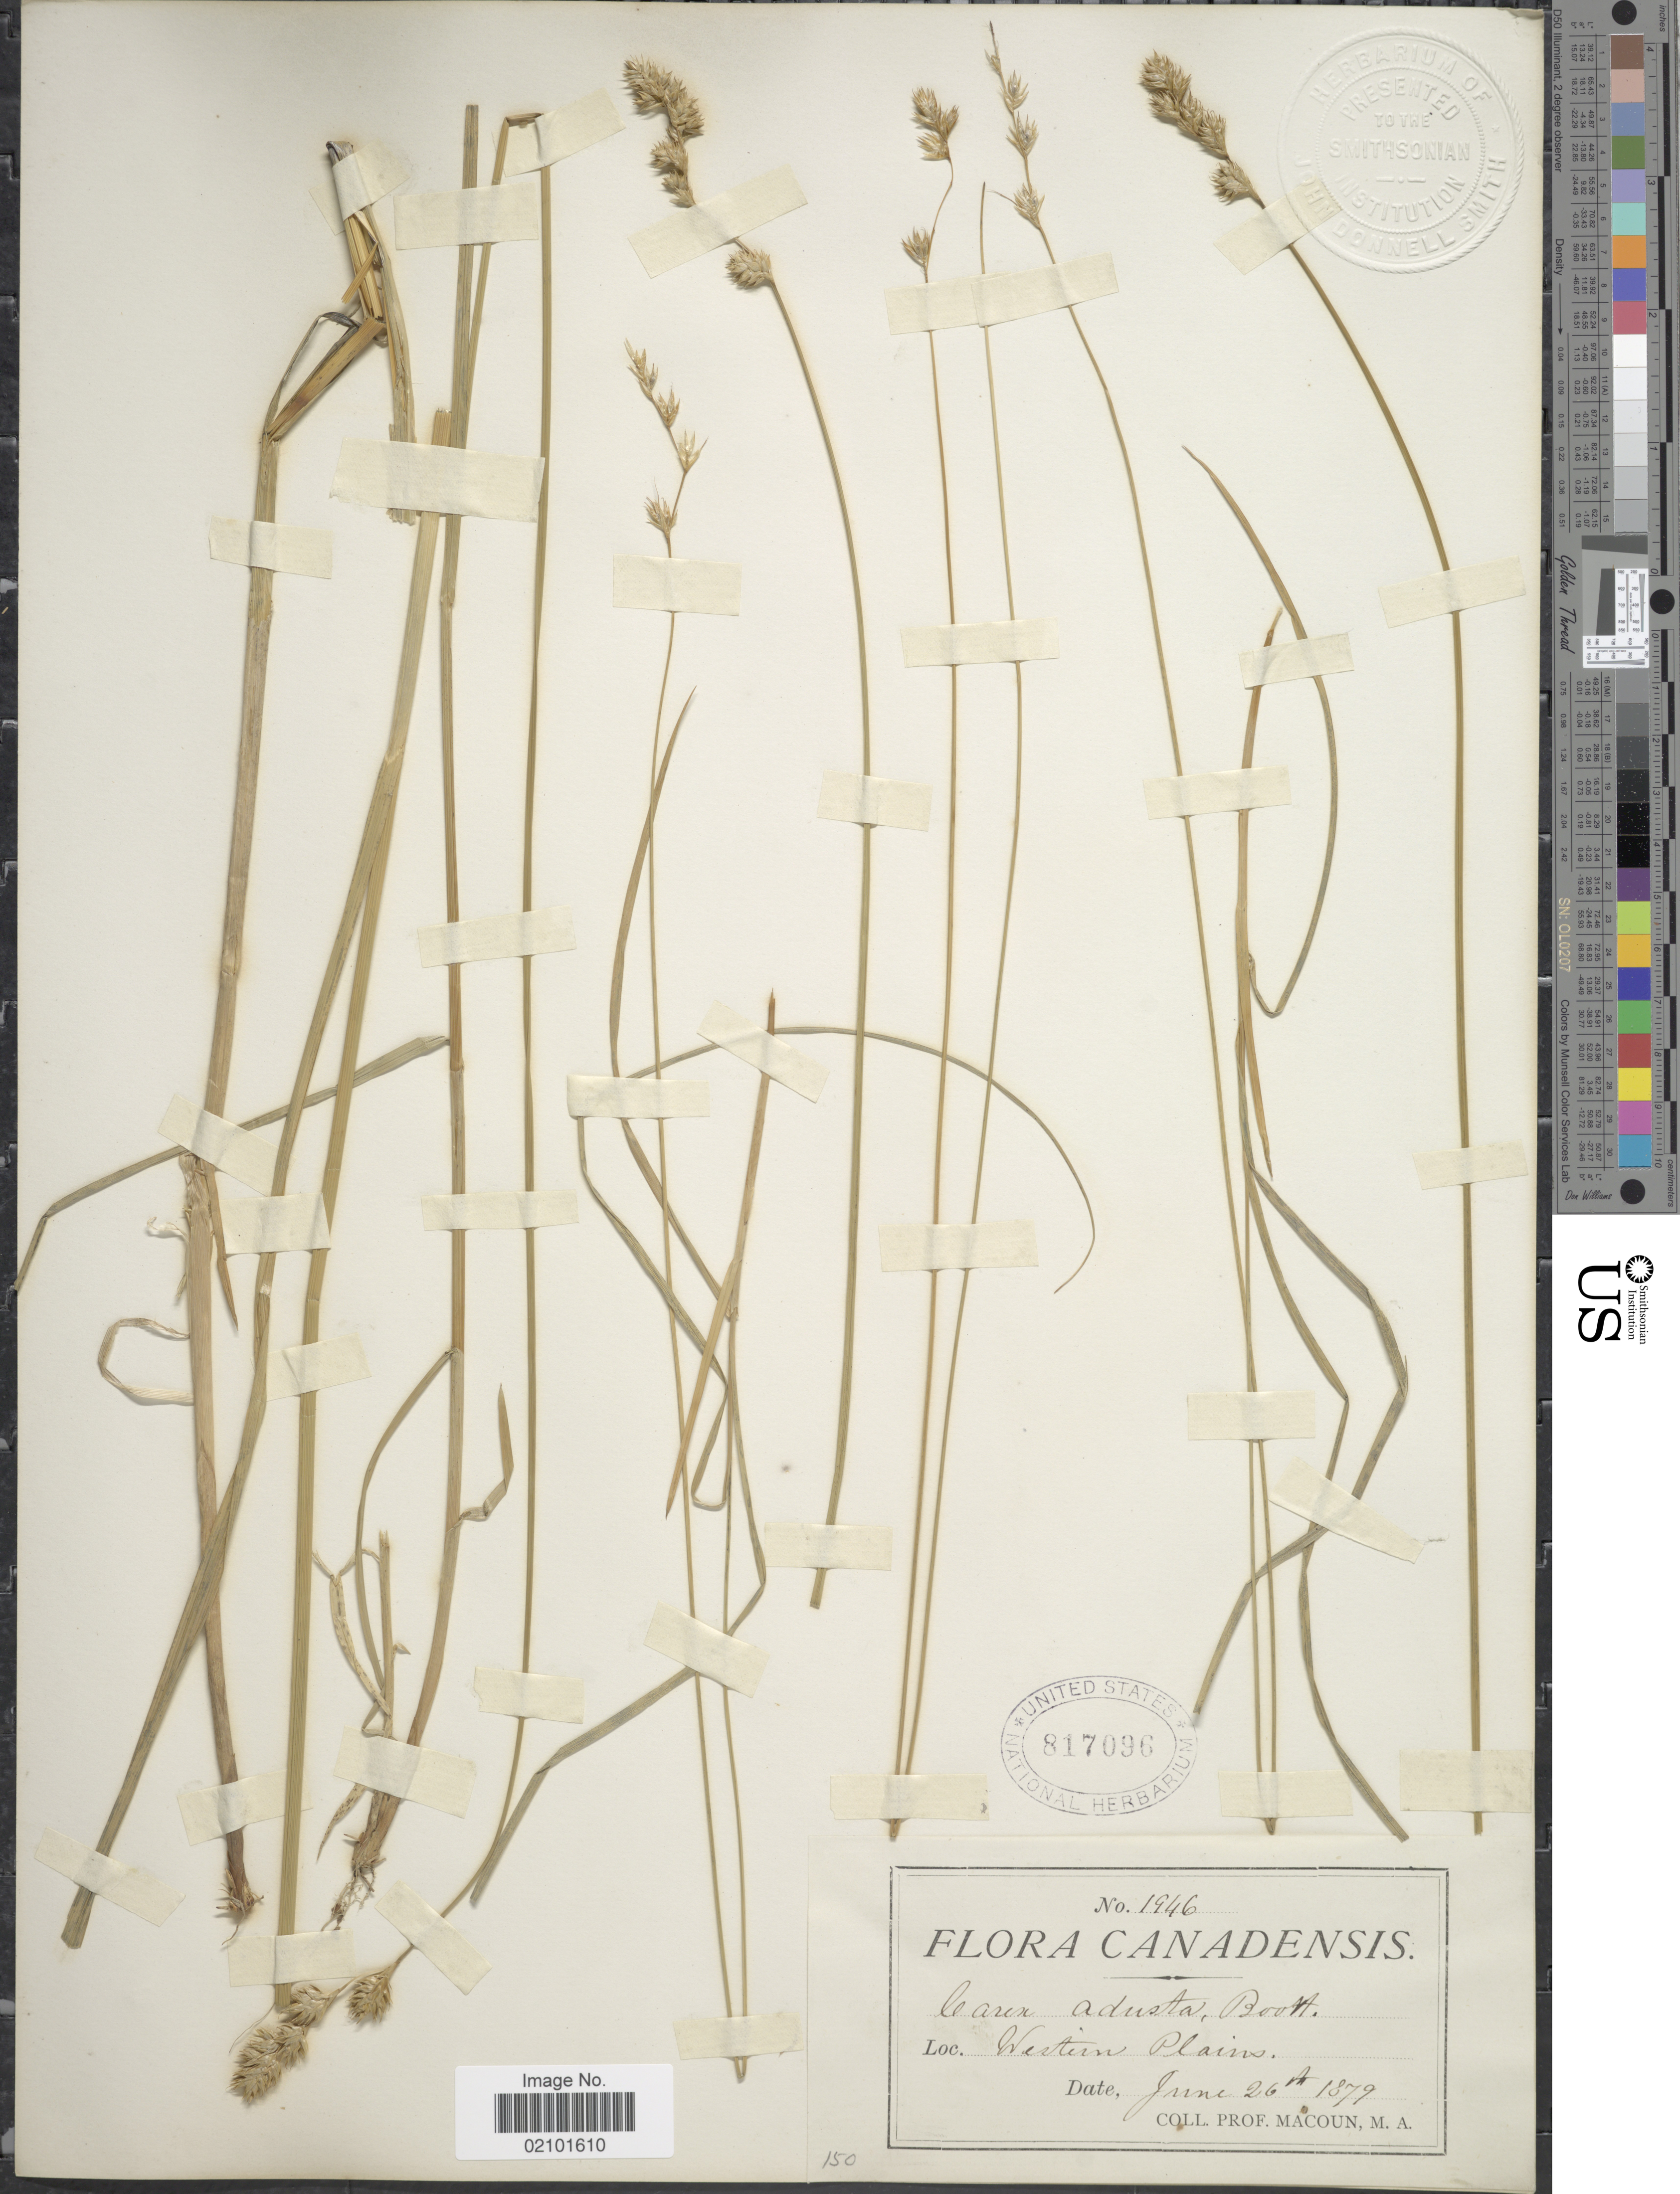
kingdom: Plantae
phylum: Tracheophyta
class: Liliopsida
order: Poales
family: Cyperaceae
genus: Carex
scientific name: Carex adusta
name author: Boott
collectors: -- Macoun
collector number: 1946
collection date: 1879-06-26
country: Canada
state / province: Saskatchewan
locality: Western Plains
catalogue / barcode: US 817096